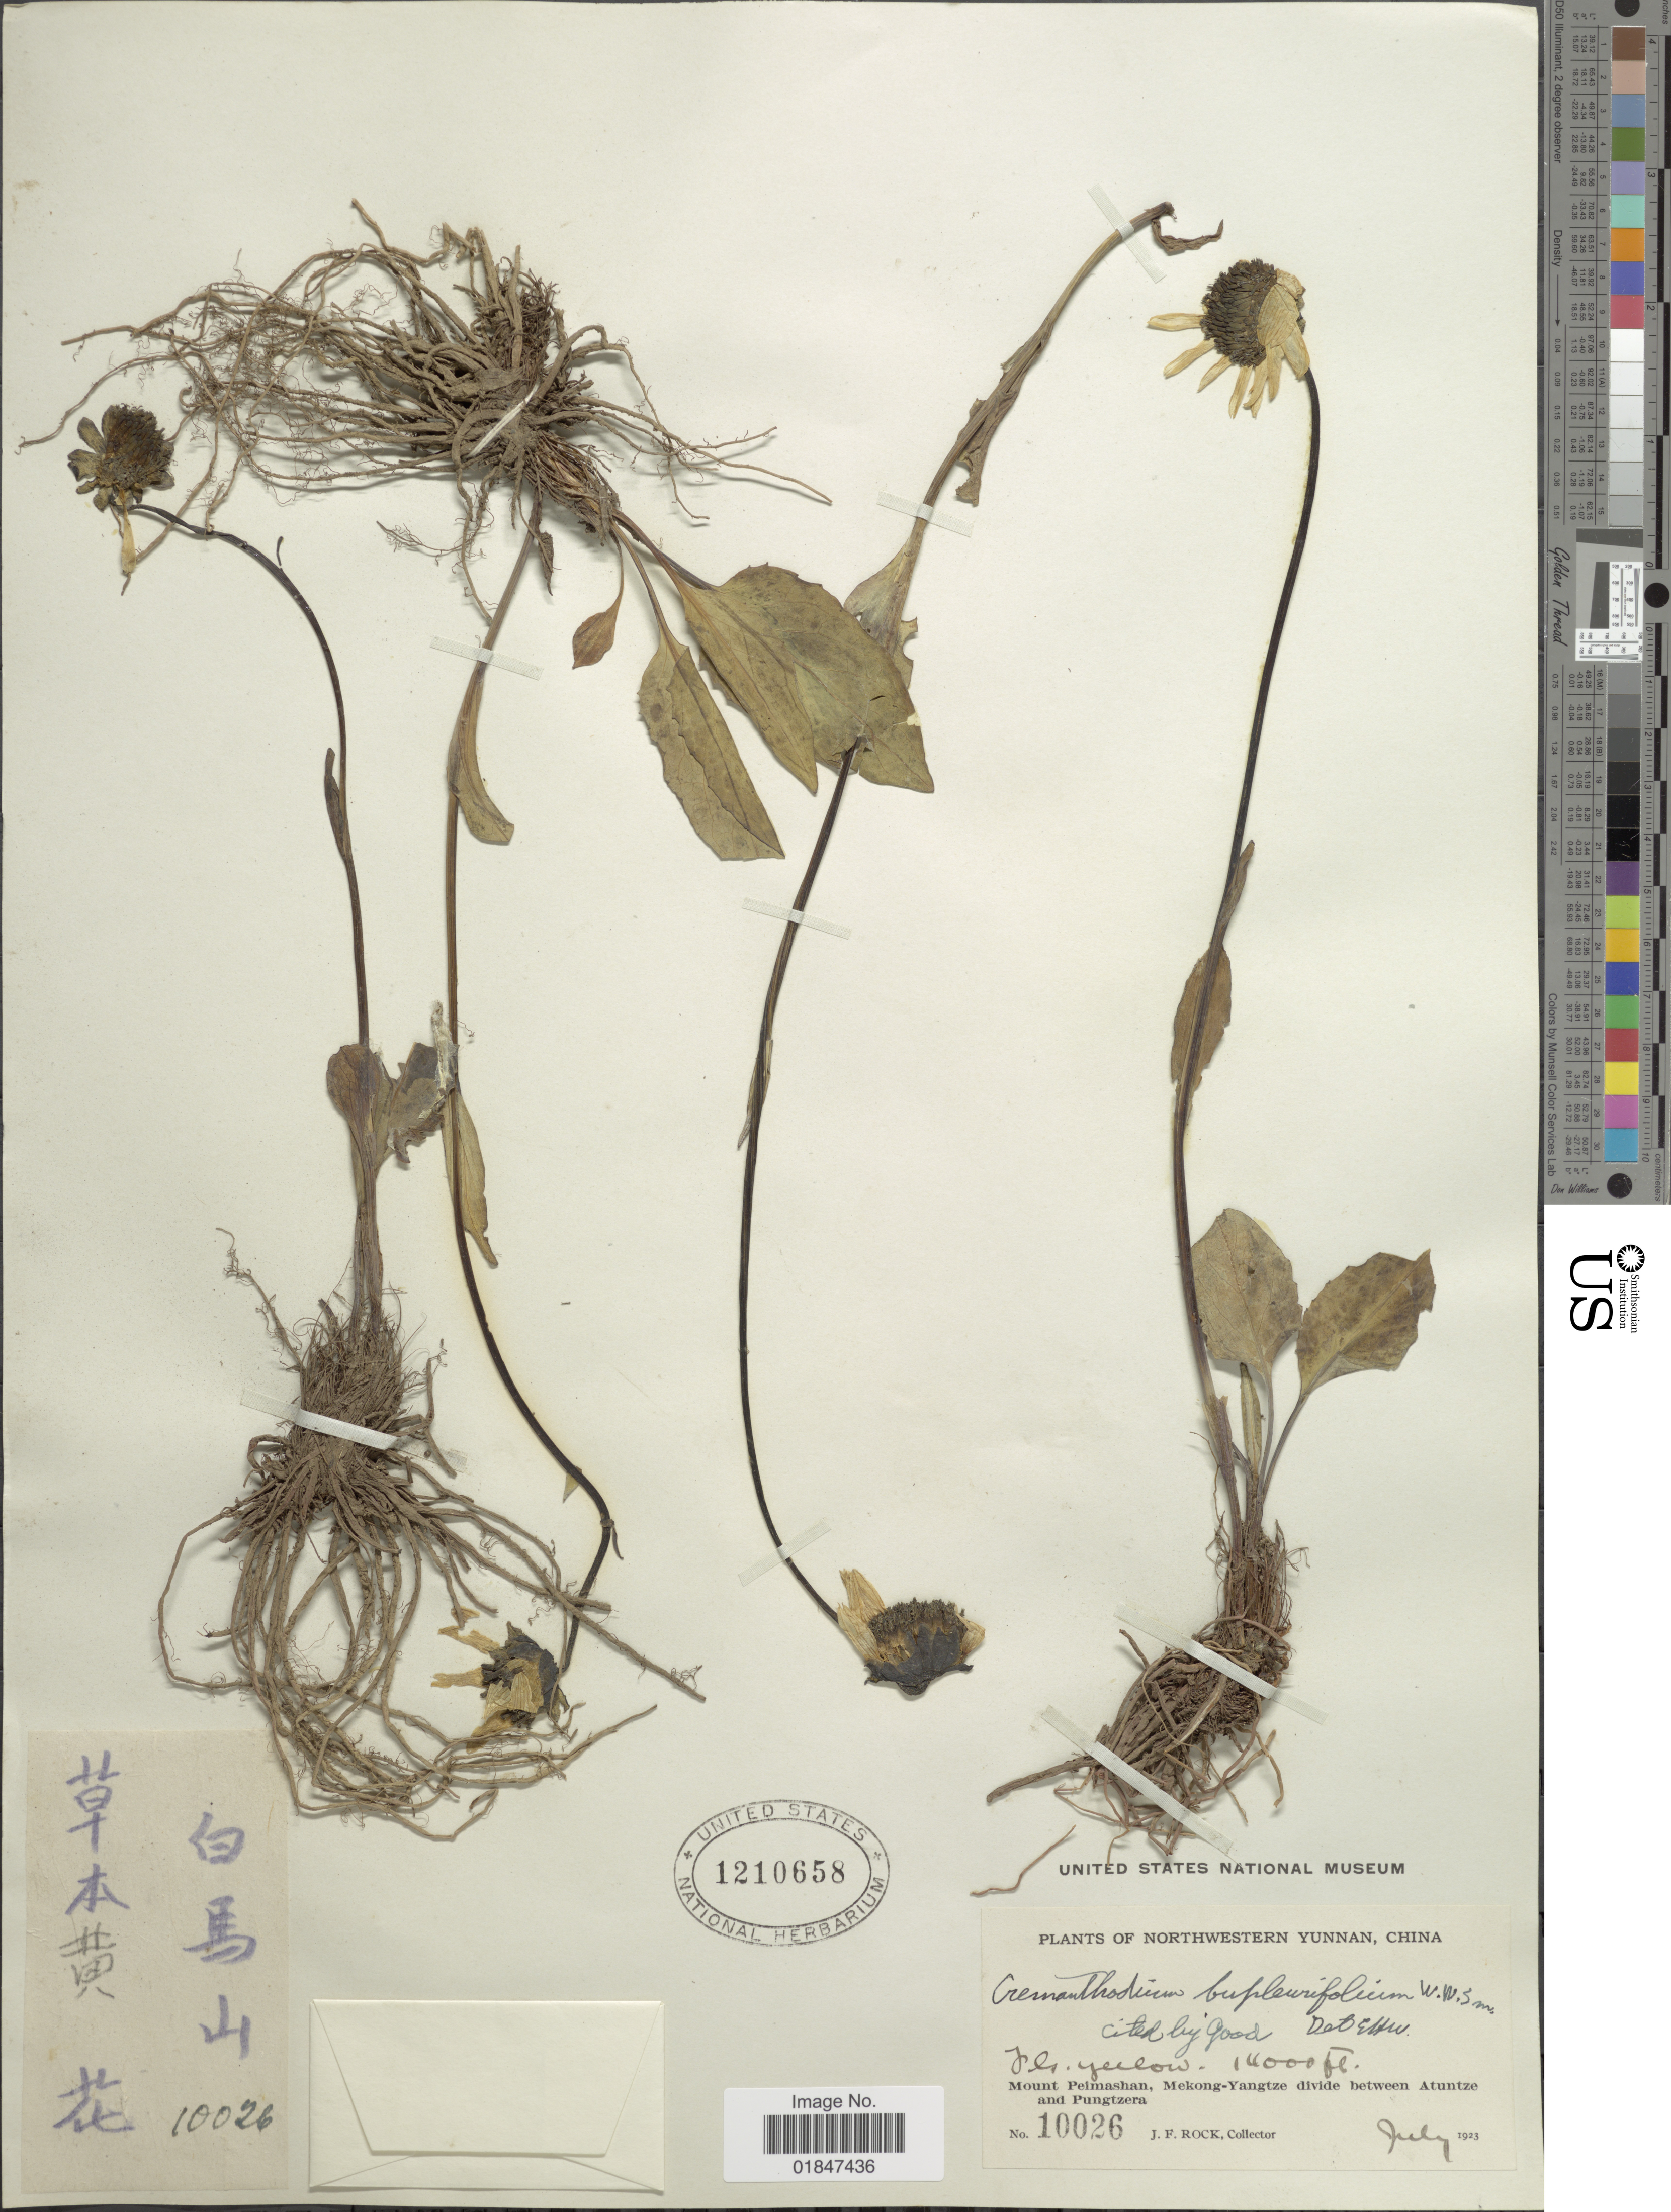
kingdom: Plantae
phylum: Tracheophyta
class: Magnoliopsida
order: Asterales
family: Asteraceae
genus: Cremanthodium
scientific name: Cremanthodium bupleurifolium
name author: W.W. Sm.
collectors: J. Rock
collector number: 10026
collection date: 1923-07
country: China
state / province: Yunnan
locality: Northwestern Yunnan, Mount Peimashan, Mekong-Yangtze divide between Atuntze and Pungtzera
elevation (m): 4267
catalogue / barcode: US 1210658